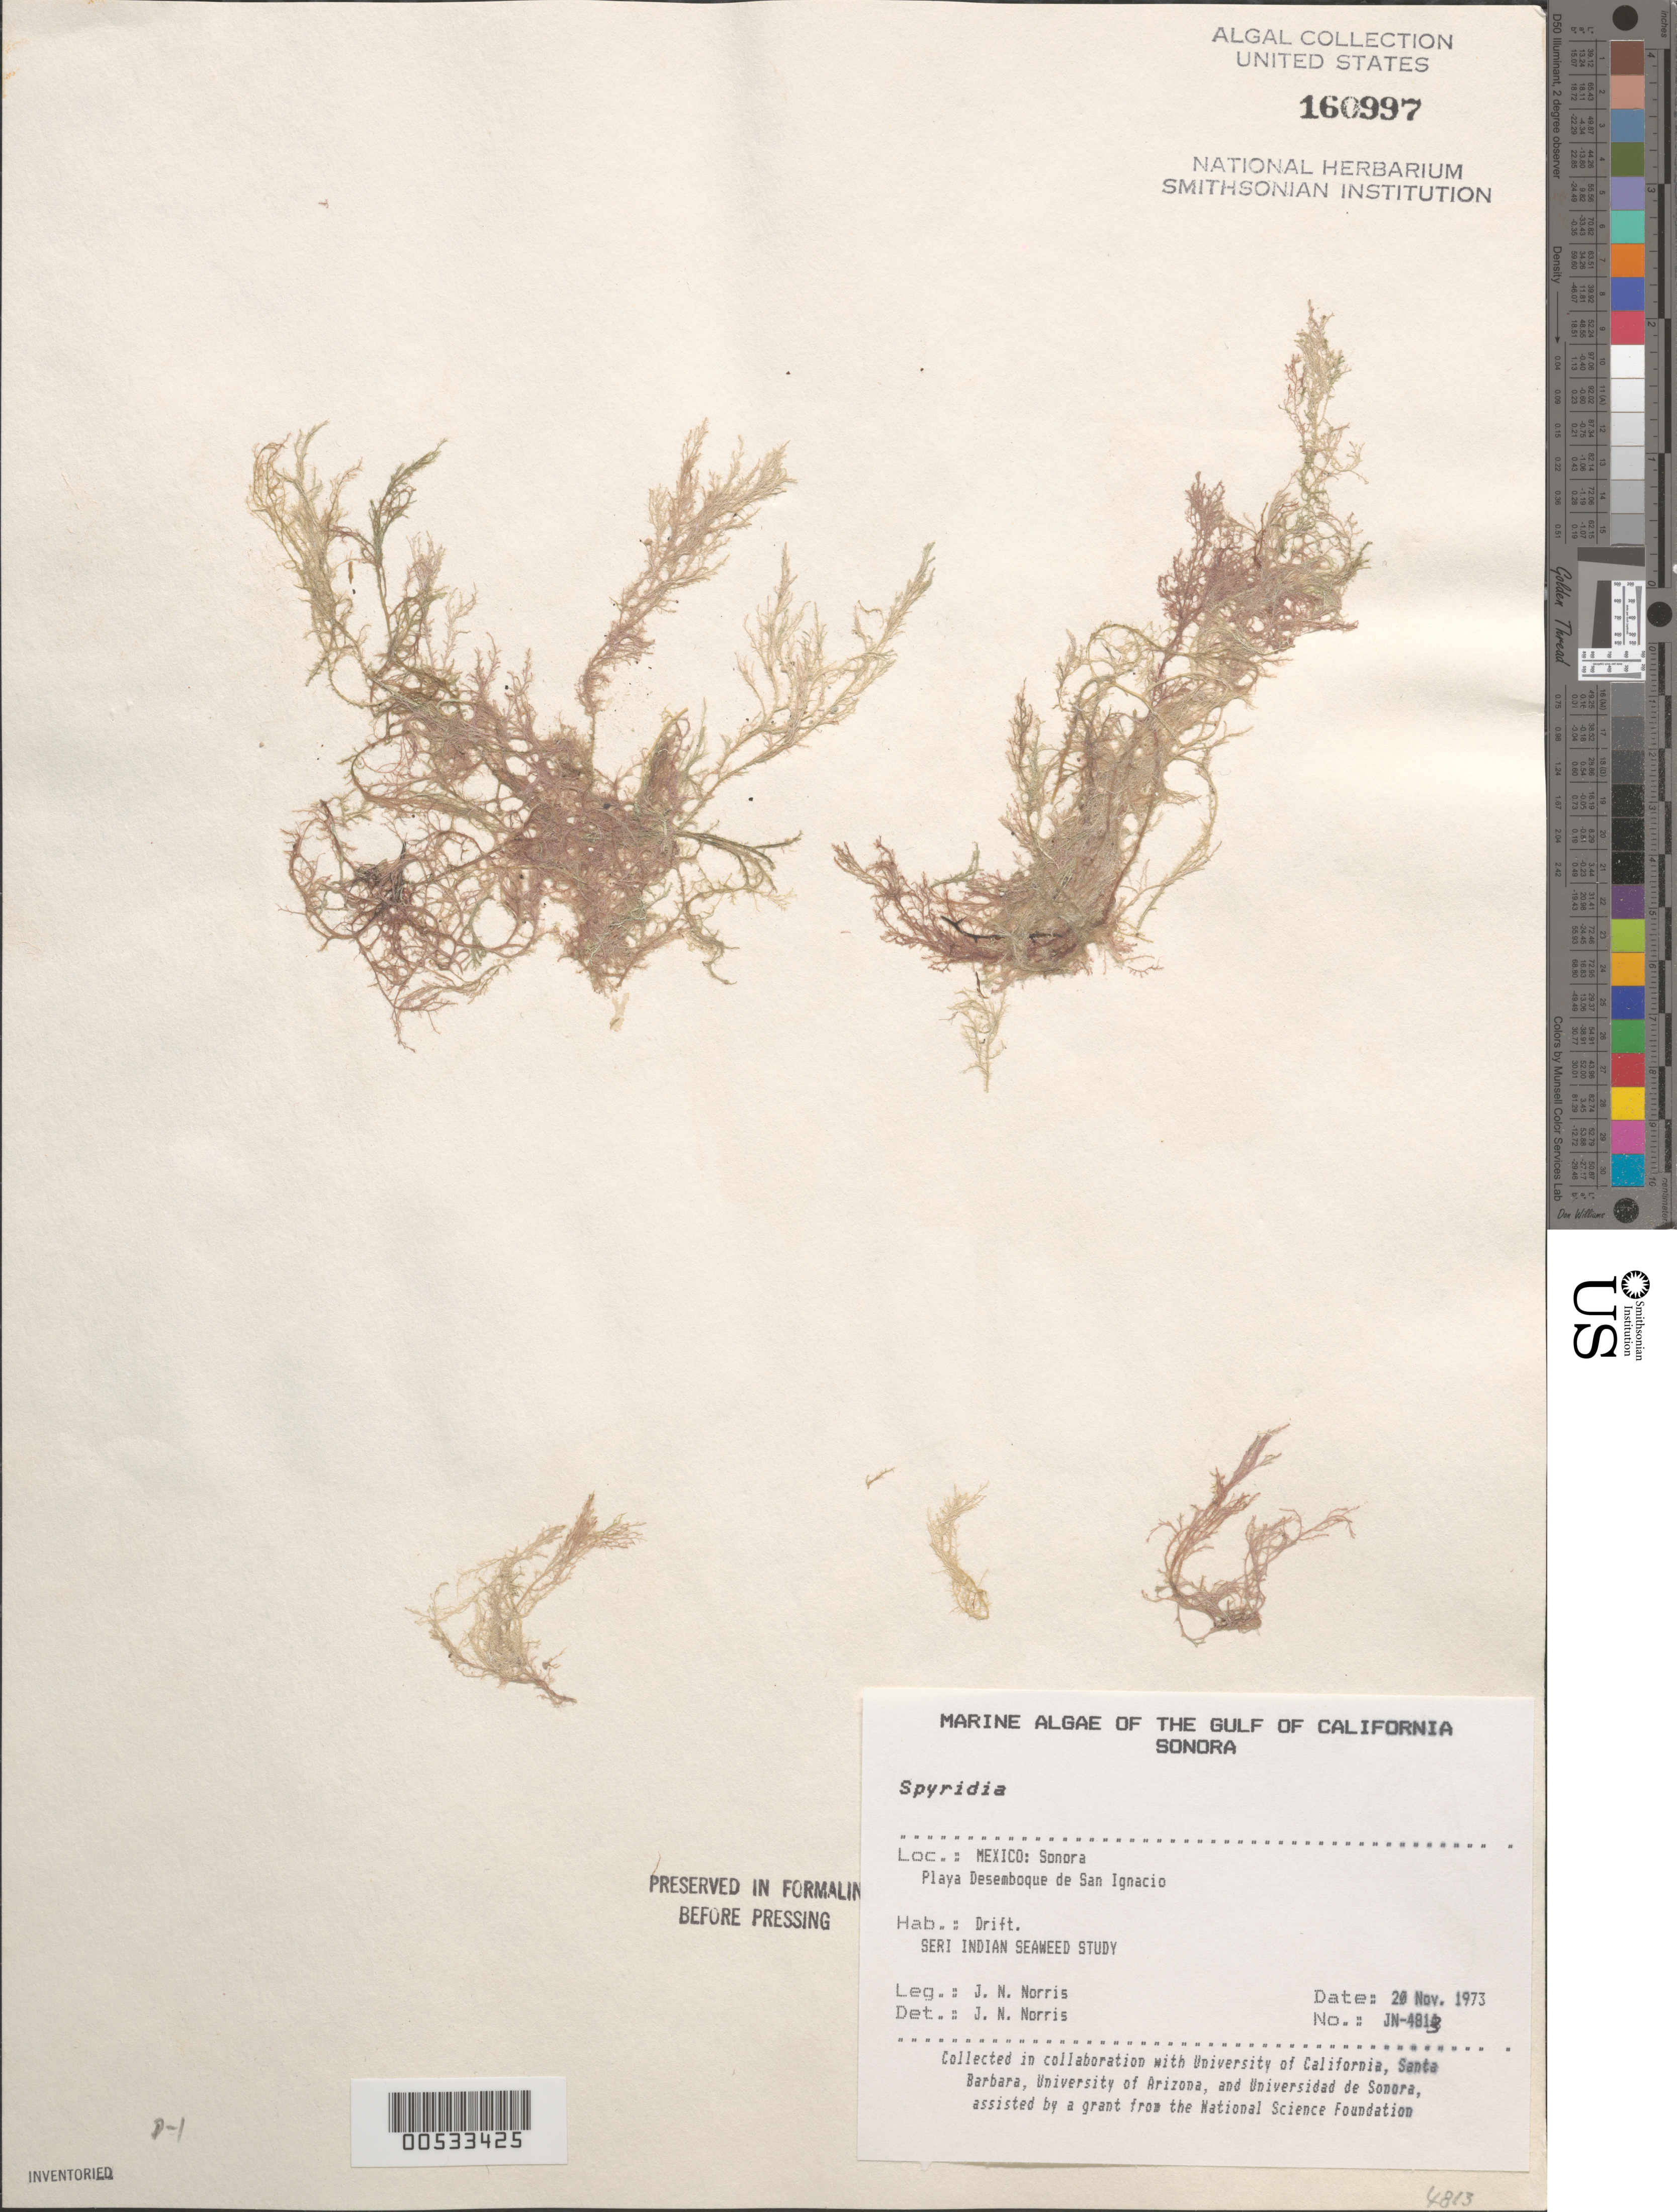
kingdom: Plantae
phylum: Rhodophyta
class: Florideophyceae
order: Ceramiales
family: Spyridiaceae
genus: Spyridia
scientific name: Spyridia sp.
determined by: Norris, James N.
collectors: J. N. Norris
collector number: JN-4813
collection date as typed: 20 Nov 1973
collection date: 1973-11-20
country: Mexico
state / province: Sonora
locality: Playa Desemboque de San Ignacio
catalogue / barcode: US 160997